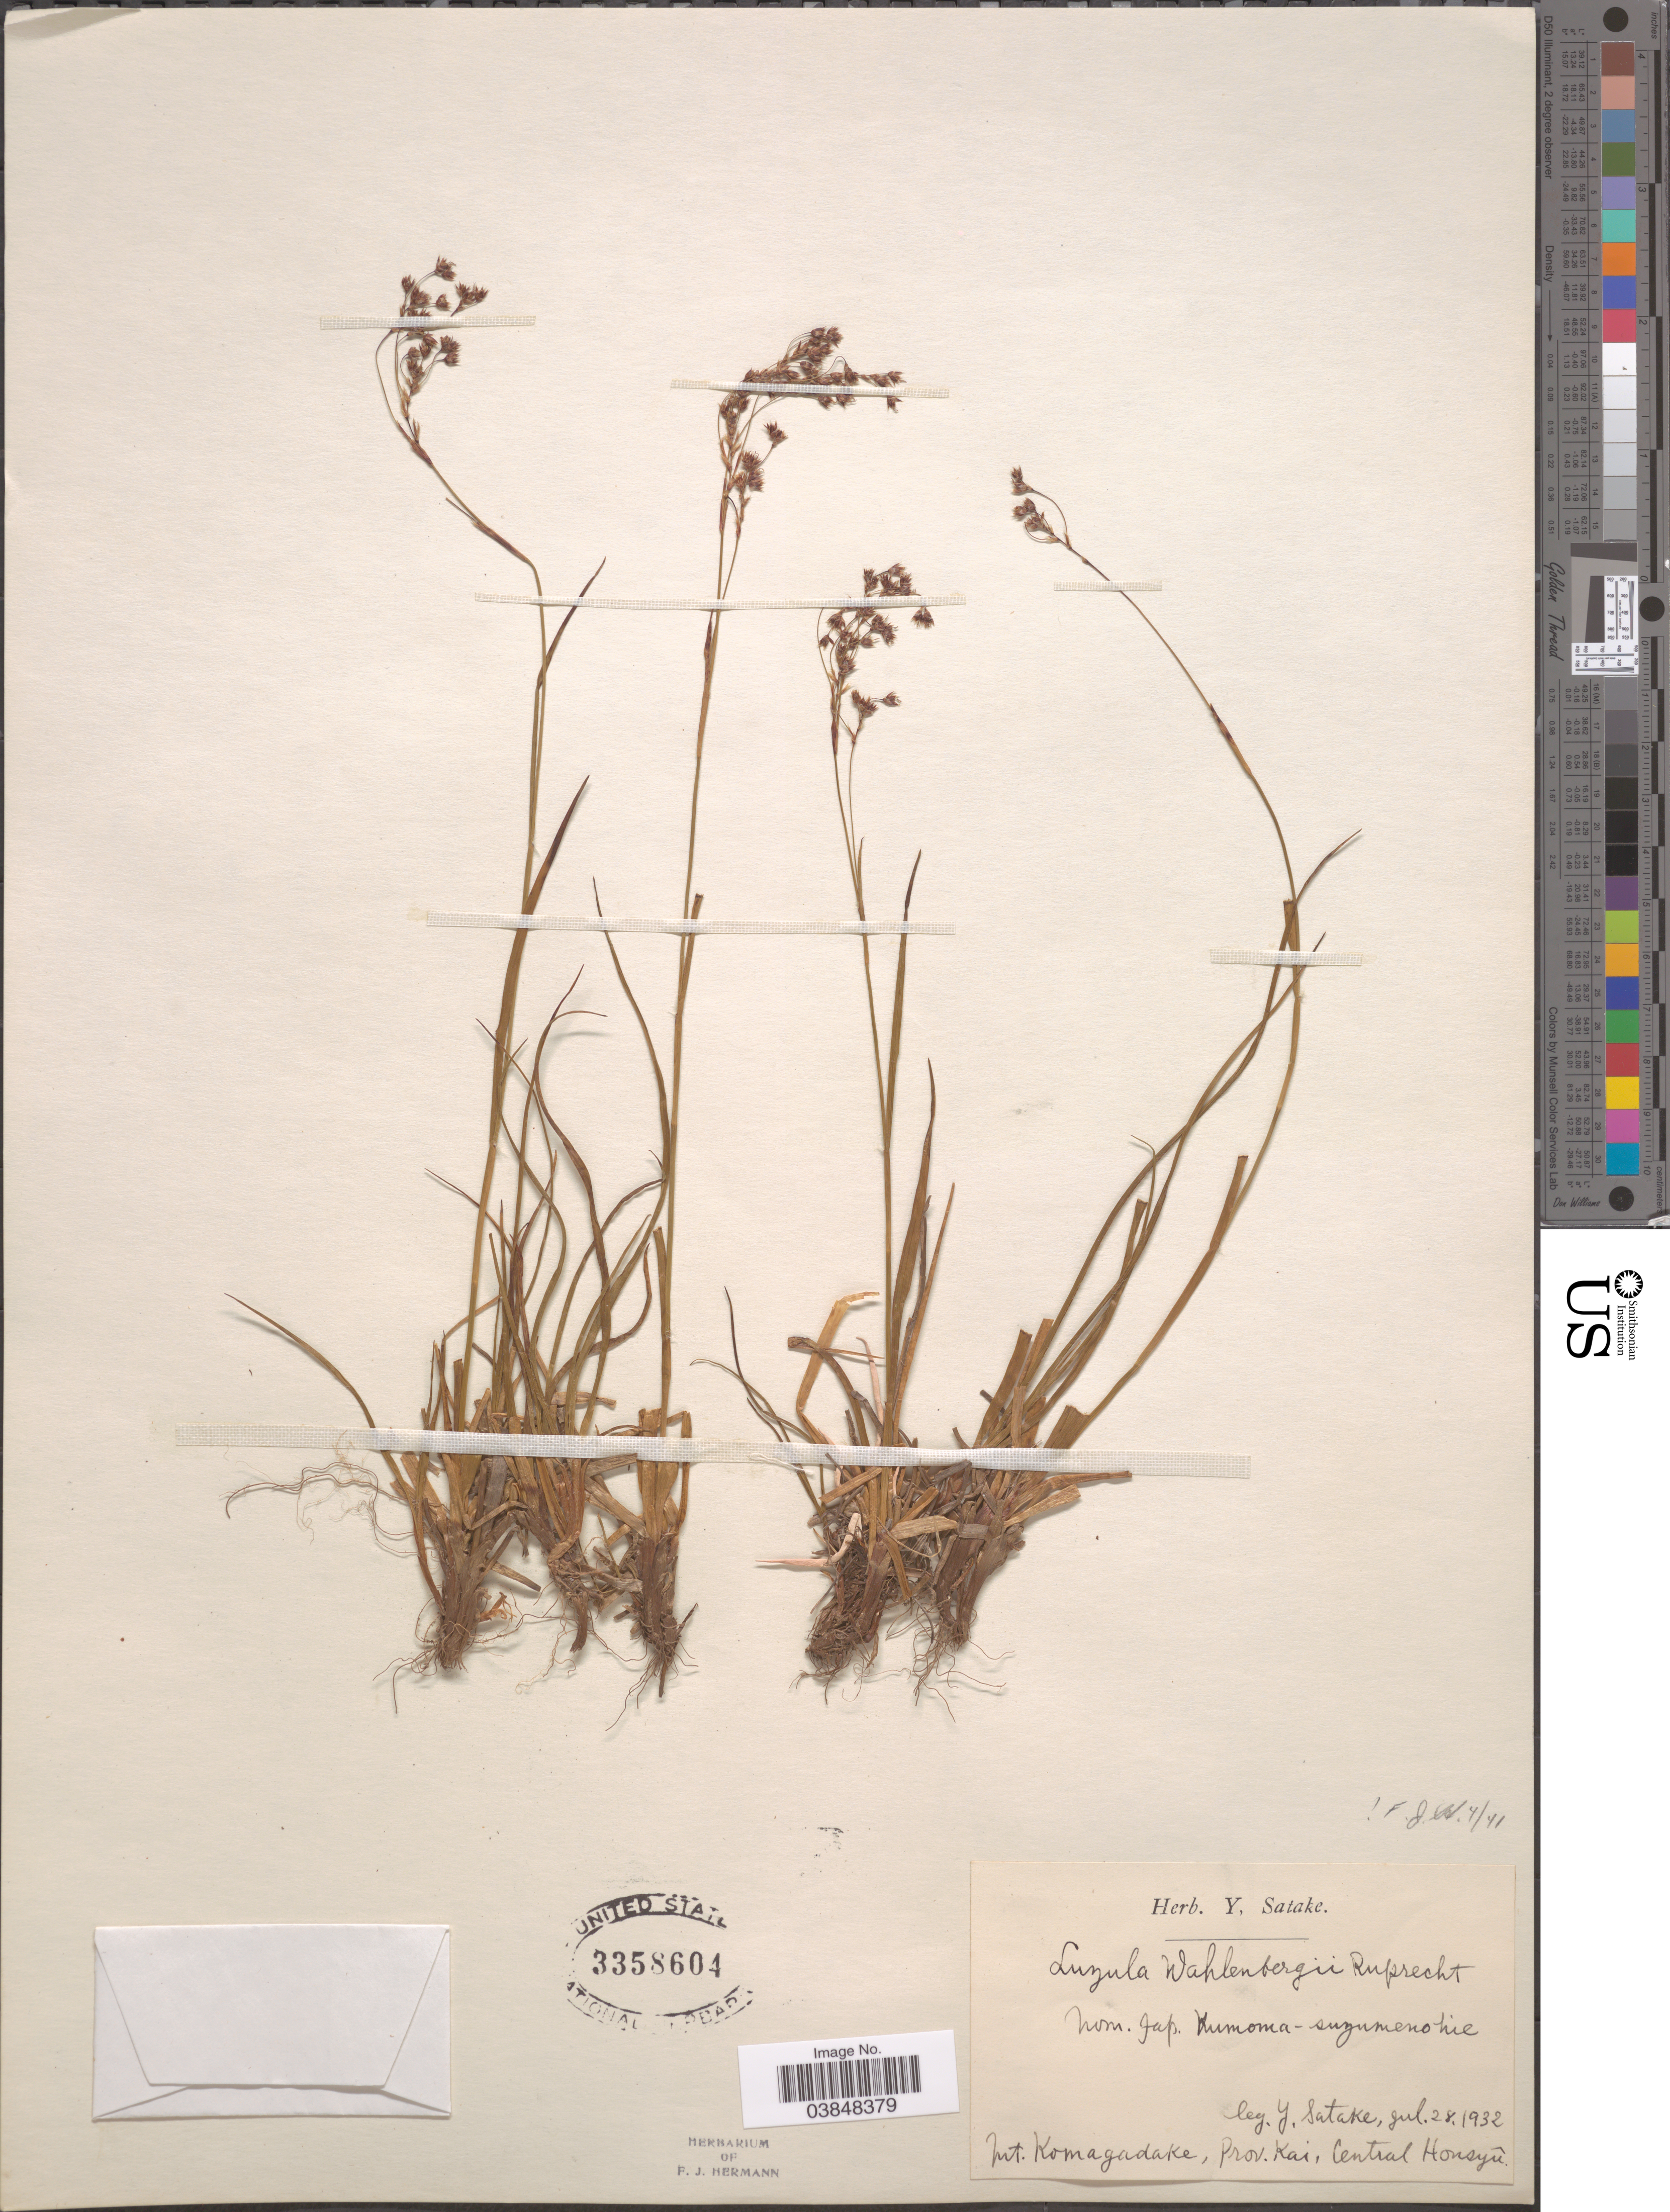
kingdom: Plantae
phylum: Tracheophyta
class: Liliopsida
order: Poales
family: Juncaceae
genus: Luzula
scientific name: Luzula wahlenbergii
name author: Rupr.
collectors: Y. Satake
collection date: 1932-07-28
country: Japan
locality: Mt. Komagadake, Prov. Kai, Central Honsyû.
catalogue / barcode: US 3358604